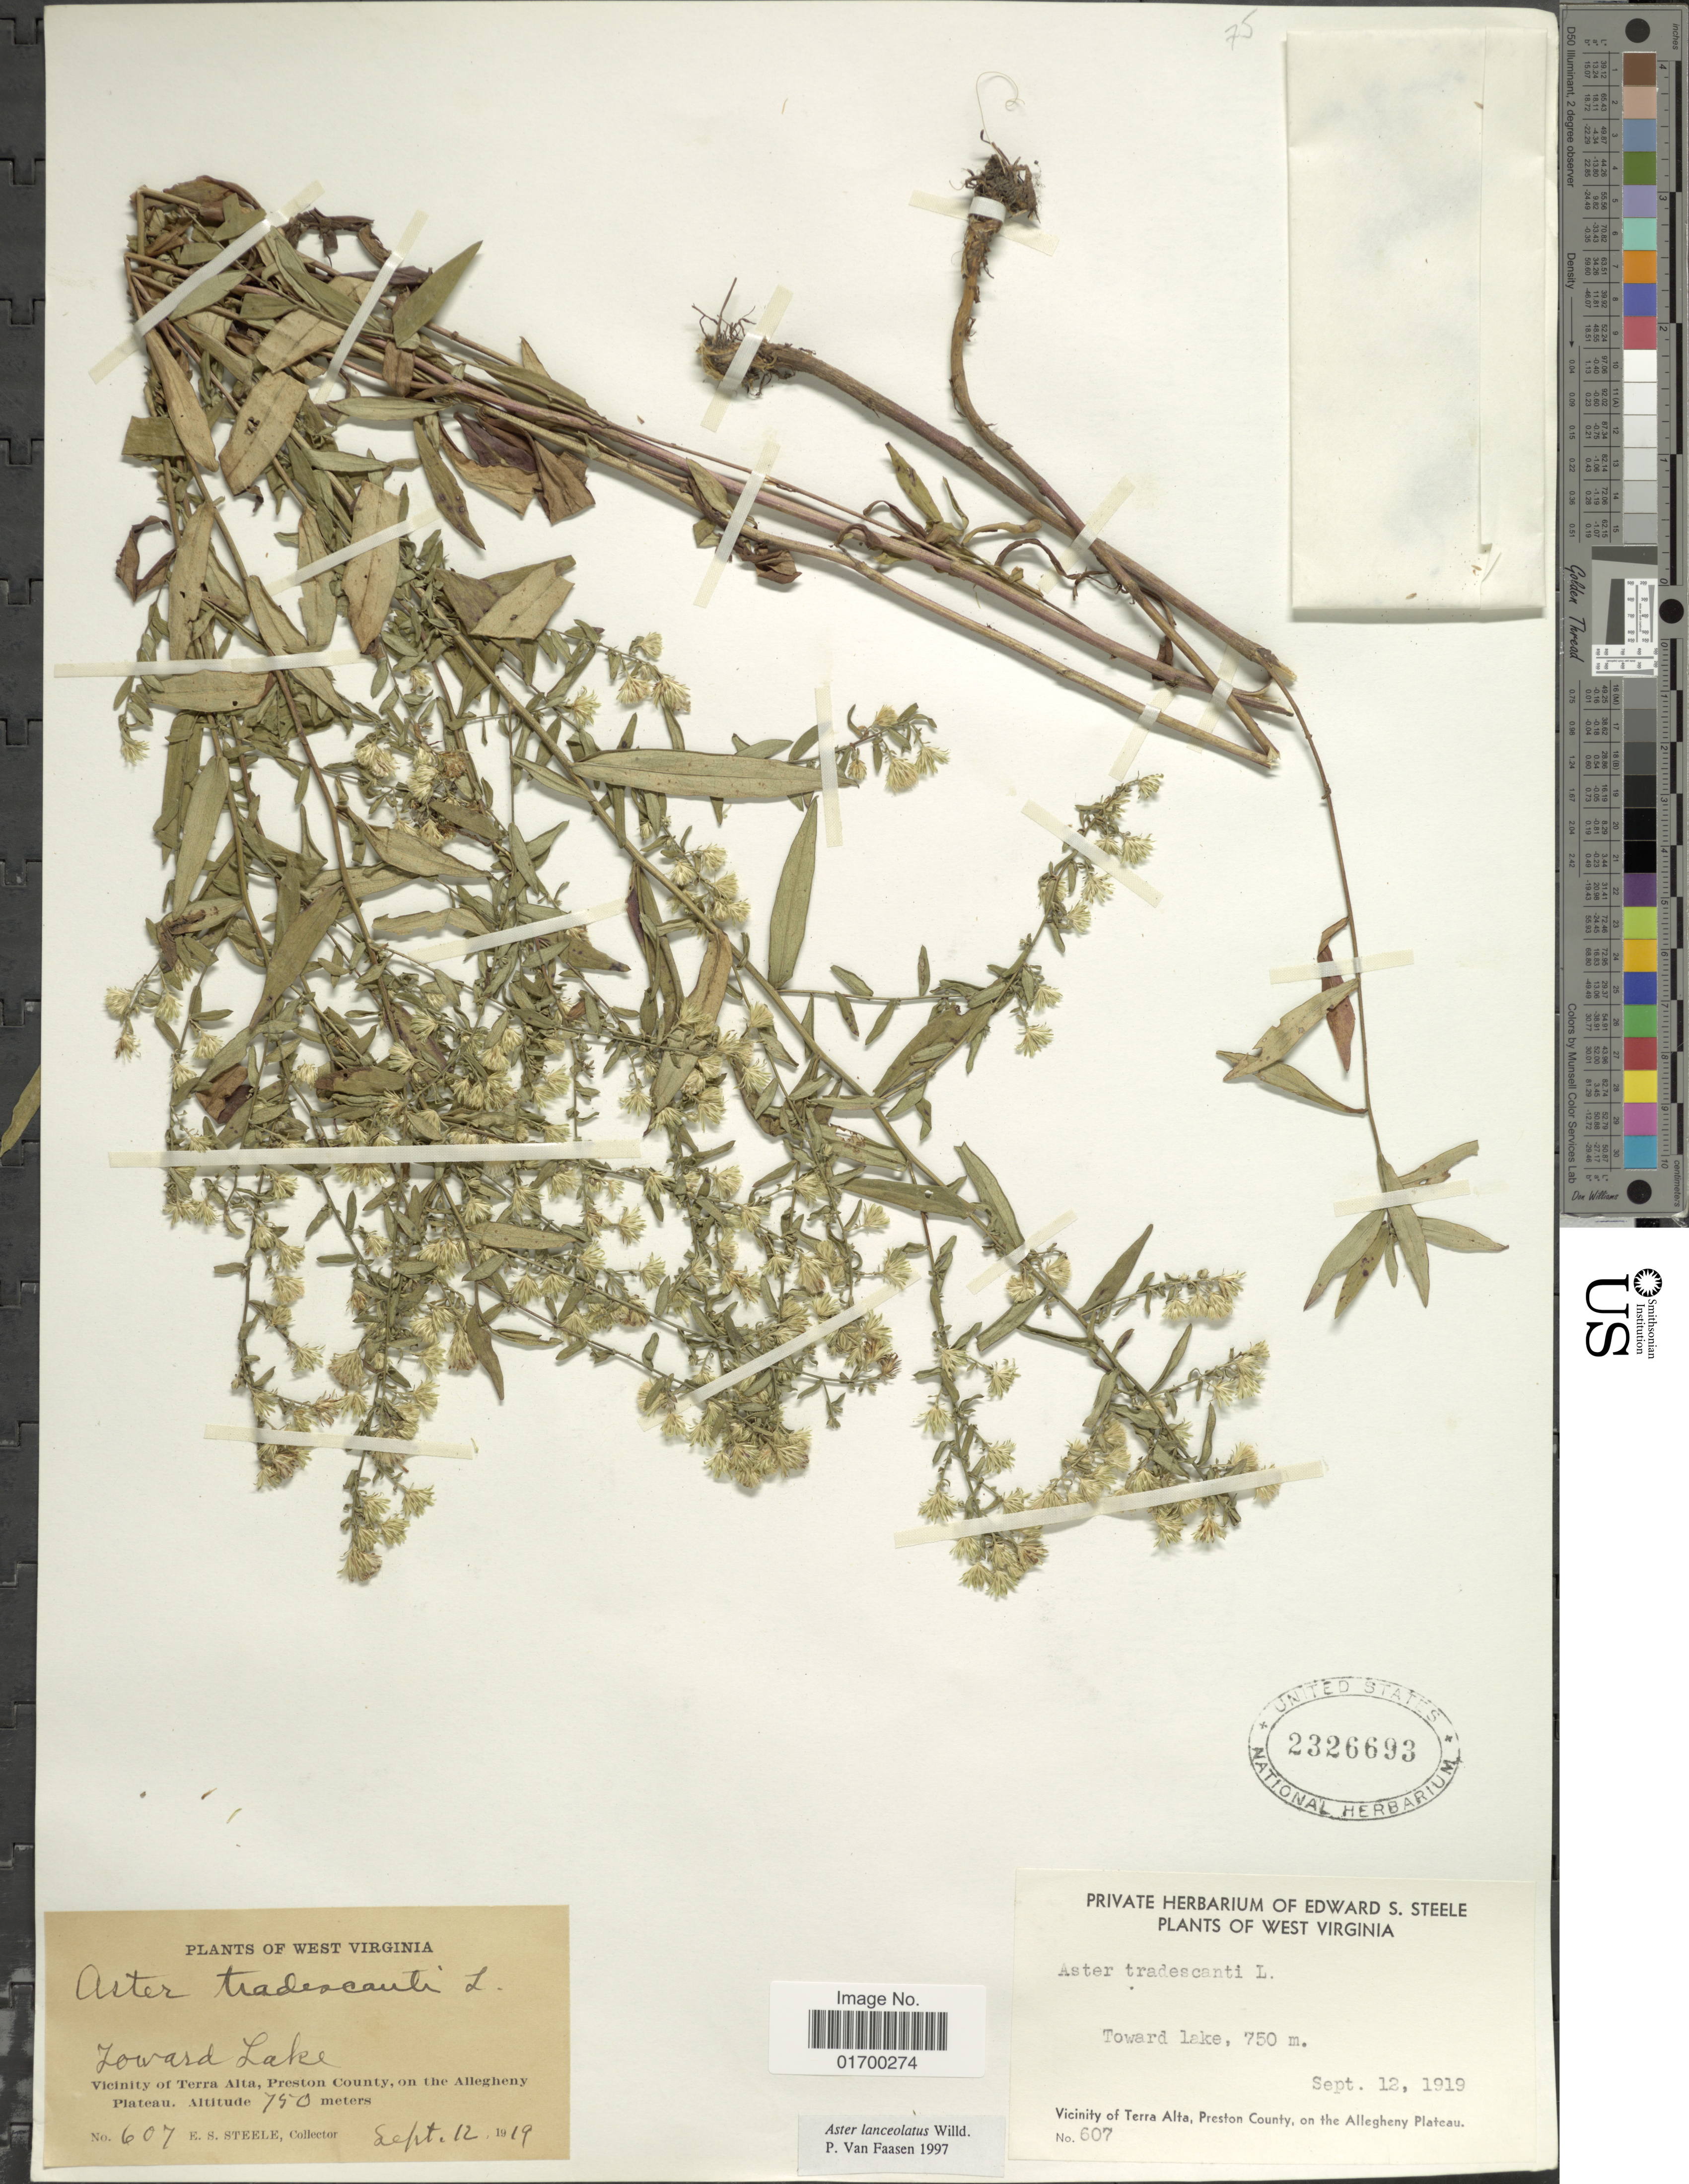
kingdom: Plantae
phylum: Tracheophyta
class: Magnoliopsida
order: Asterales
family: Asteraceae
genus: Symphyotrichum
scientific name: Symphyotrichum lanceolatum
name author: (Willd.) G.L. Nesom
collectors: E. Steele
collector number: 607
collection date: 1919-09-12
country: United States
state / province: West Virginia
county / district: Preston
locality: Toward Lake, Vicinity of Terra Alta, Preston County, on the Allegheny Plateau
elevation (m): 750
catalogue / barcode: US 2326693